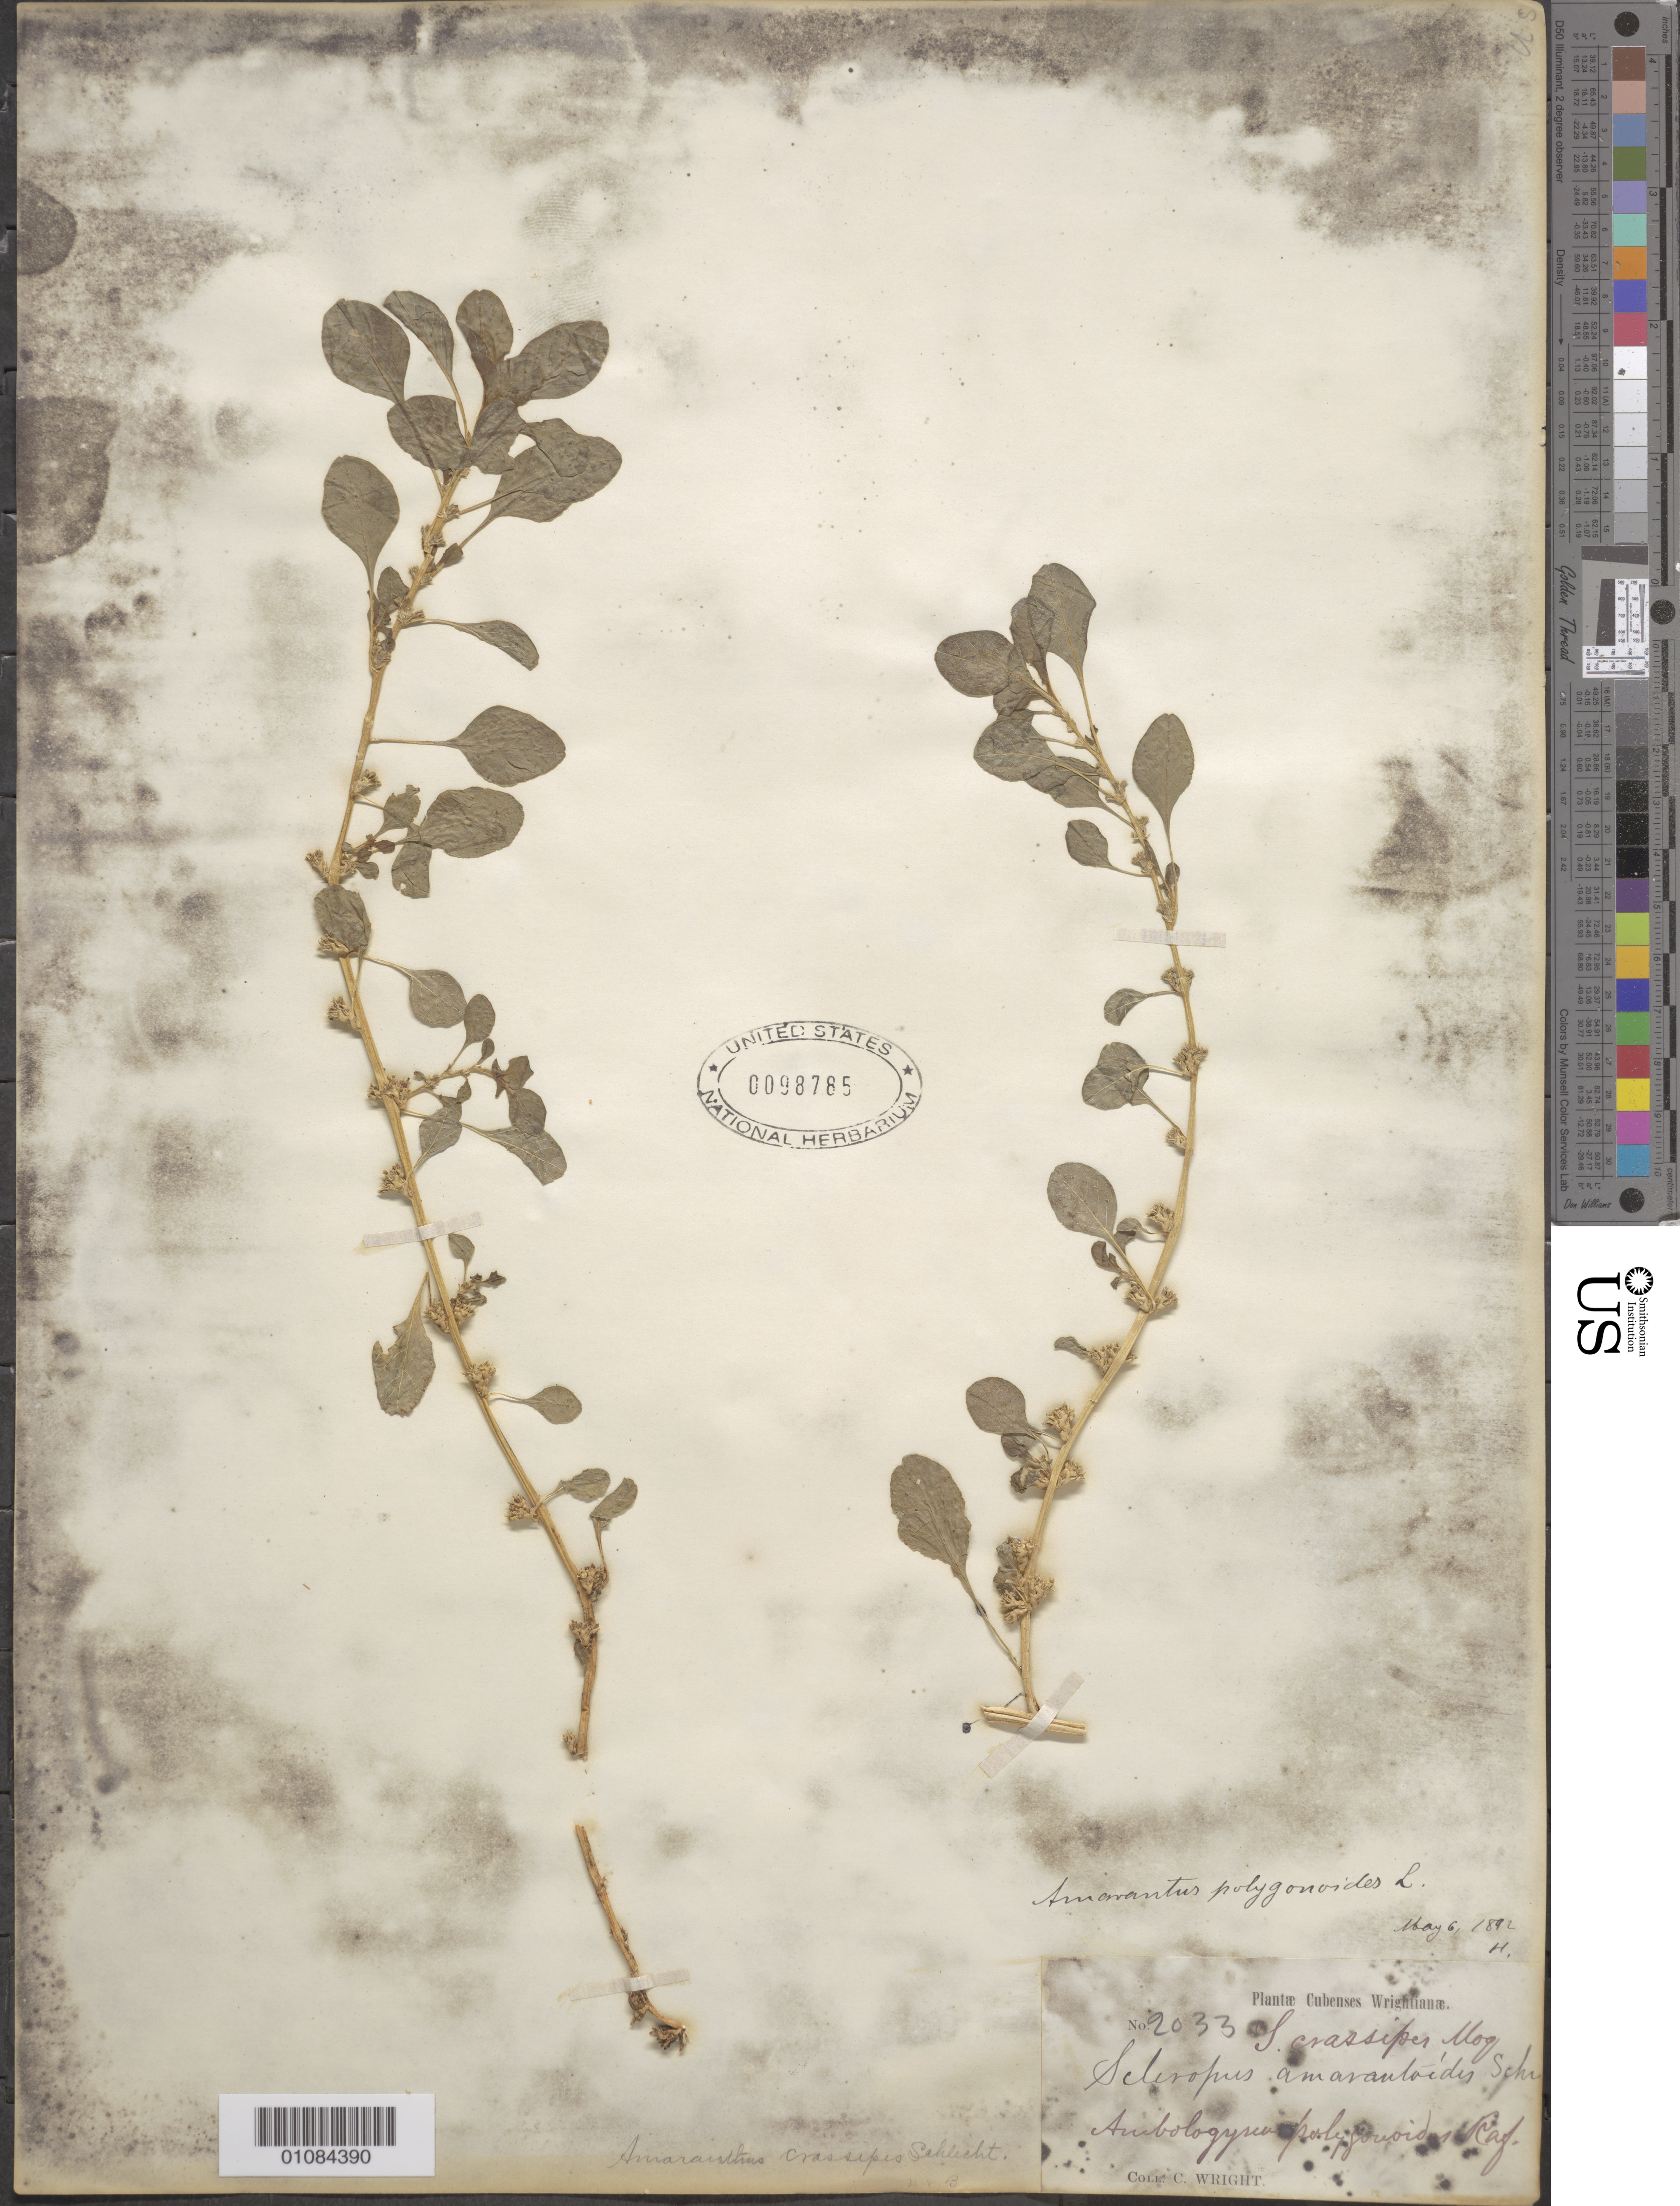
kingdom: Plantae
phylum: Tracheophyta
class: Magnoliopsida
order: Caryophyllales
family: Amaranthaceae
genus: Amaranthus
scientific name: Amaranthus crassipes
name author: Schltdl.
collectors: C. Wright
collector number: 2033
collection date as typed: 1800 to 1899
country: Cuba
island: Cuba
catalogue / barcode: US 98785